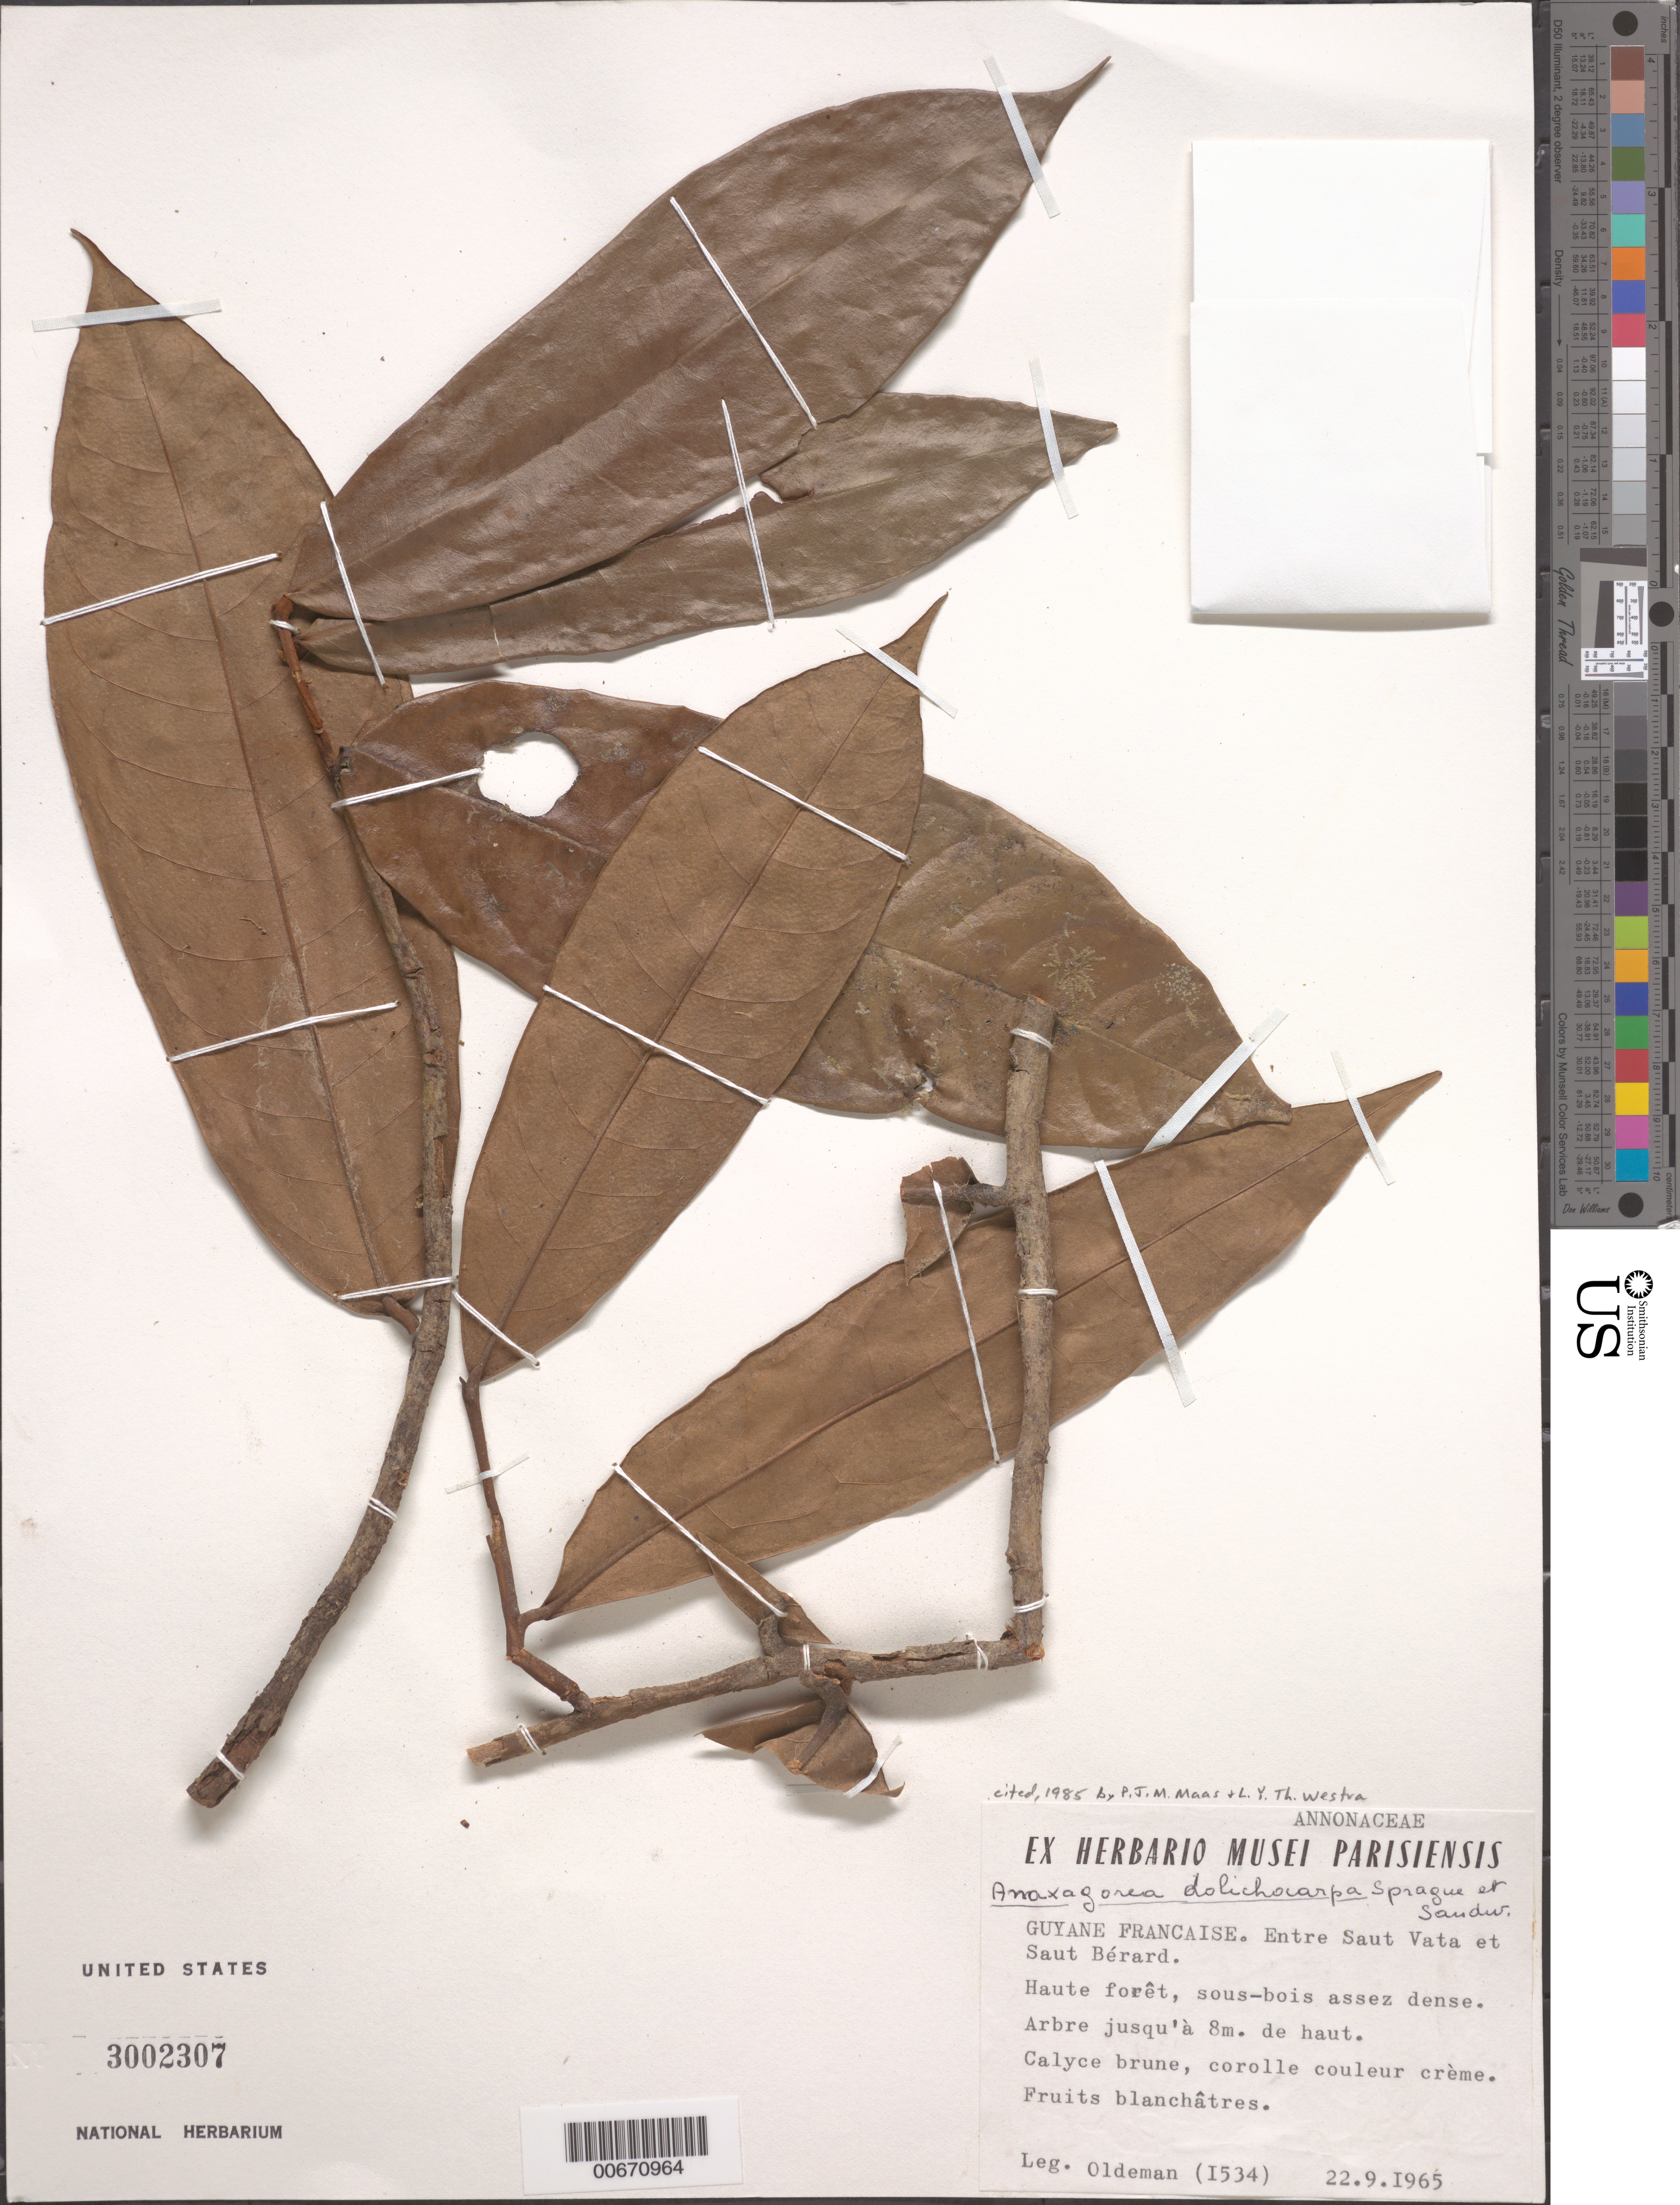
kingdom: Plantae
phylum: Tracheophyta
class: Magnoliopsida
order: Magnoliales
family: Annonaceae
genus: Anaxagorea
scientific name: Anaxagorea dolichocarpa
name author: Sprague & Sandwith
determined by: Maas, P. J.; Westra, L. Y.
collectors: R. Oldeman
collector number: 1534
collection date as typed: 22-Sep-65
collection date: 1965-09-22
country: French Guiana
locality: Saut Vata to Saut Bérard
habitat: High forest, dense undergrowth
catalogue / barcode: US 3002307